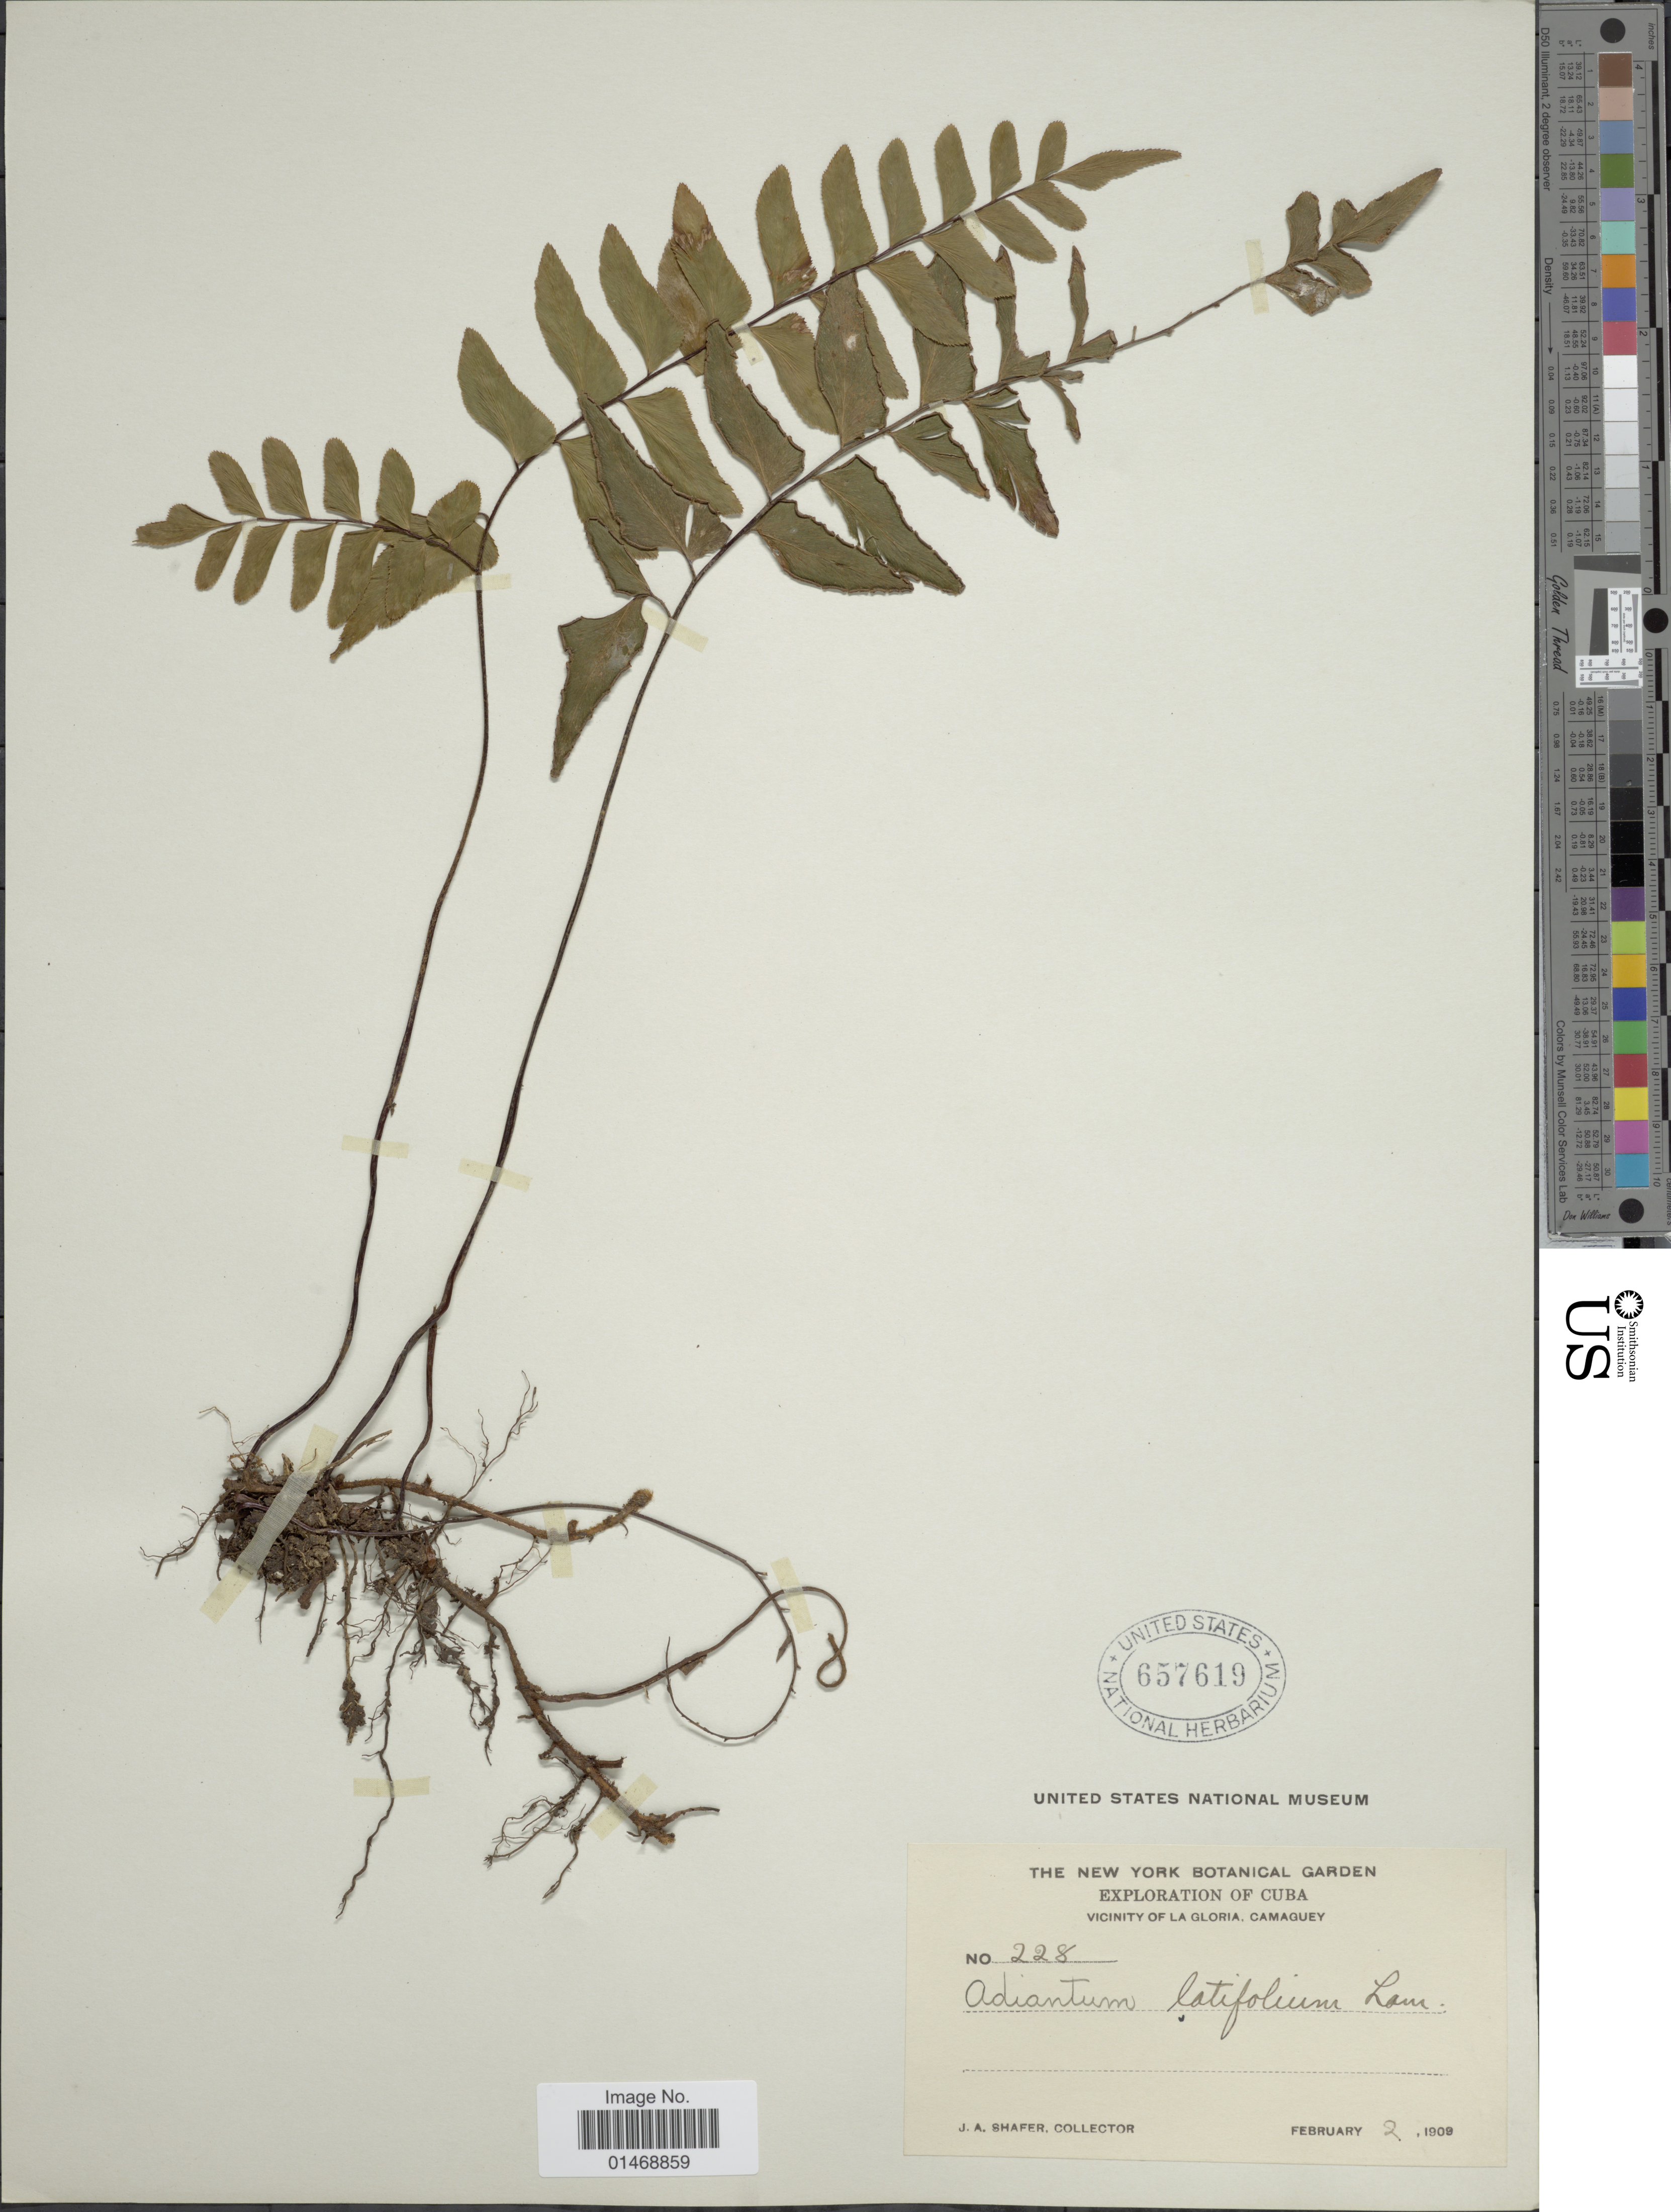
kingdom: Plantae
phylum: Tracheophyta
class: Polypodiopsida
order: Polypodiales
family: Pteridaceae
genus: Adiantum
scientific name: Adiantum latifolium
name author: Lam.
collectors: J. A. Shafer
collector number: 228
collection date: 1909-02-02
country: Cuba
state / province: Camagüey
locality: Vicinity of La Gloria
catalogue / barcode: US 657619